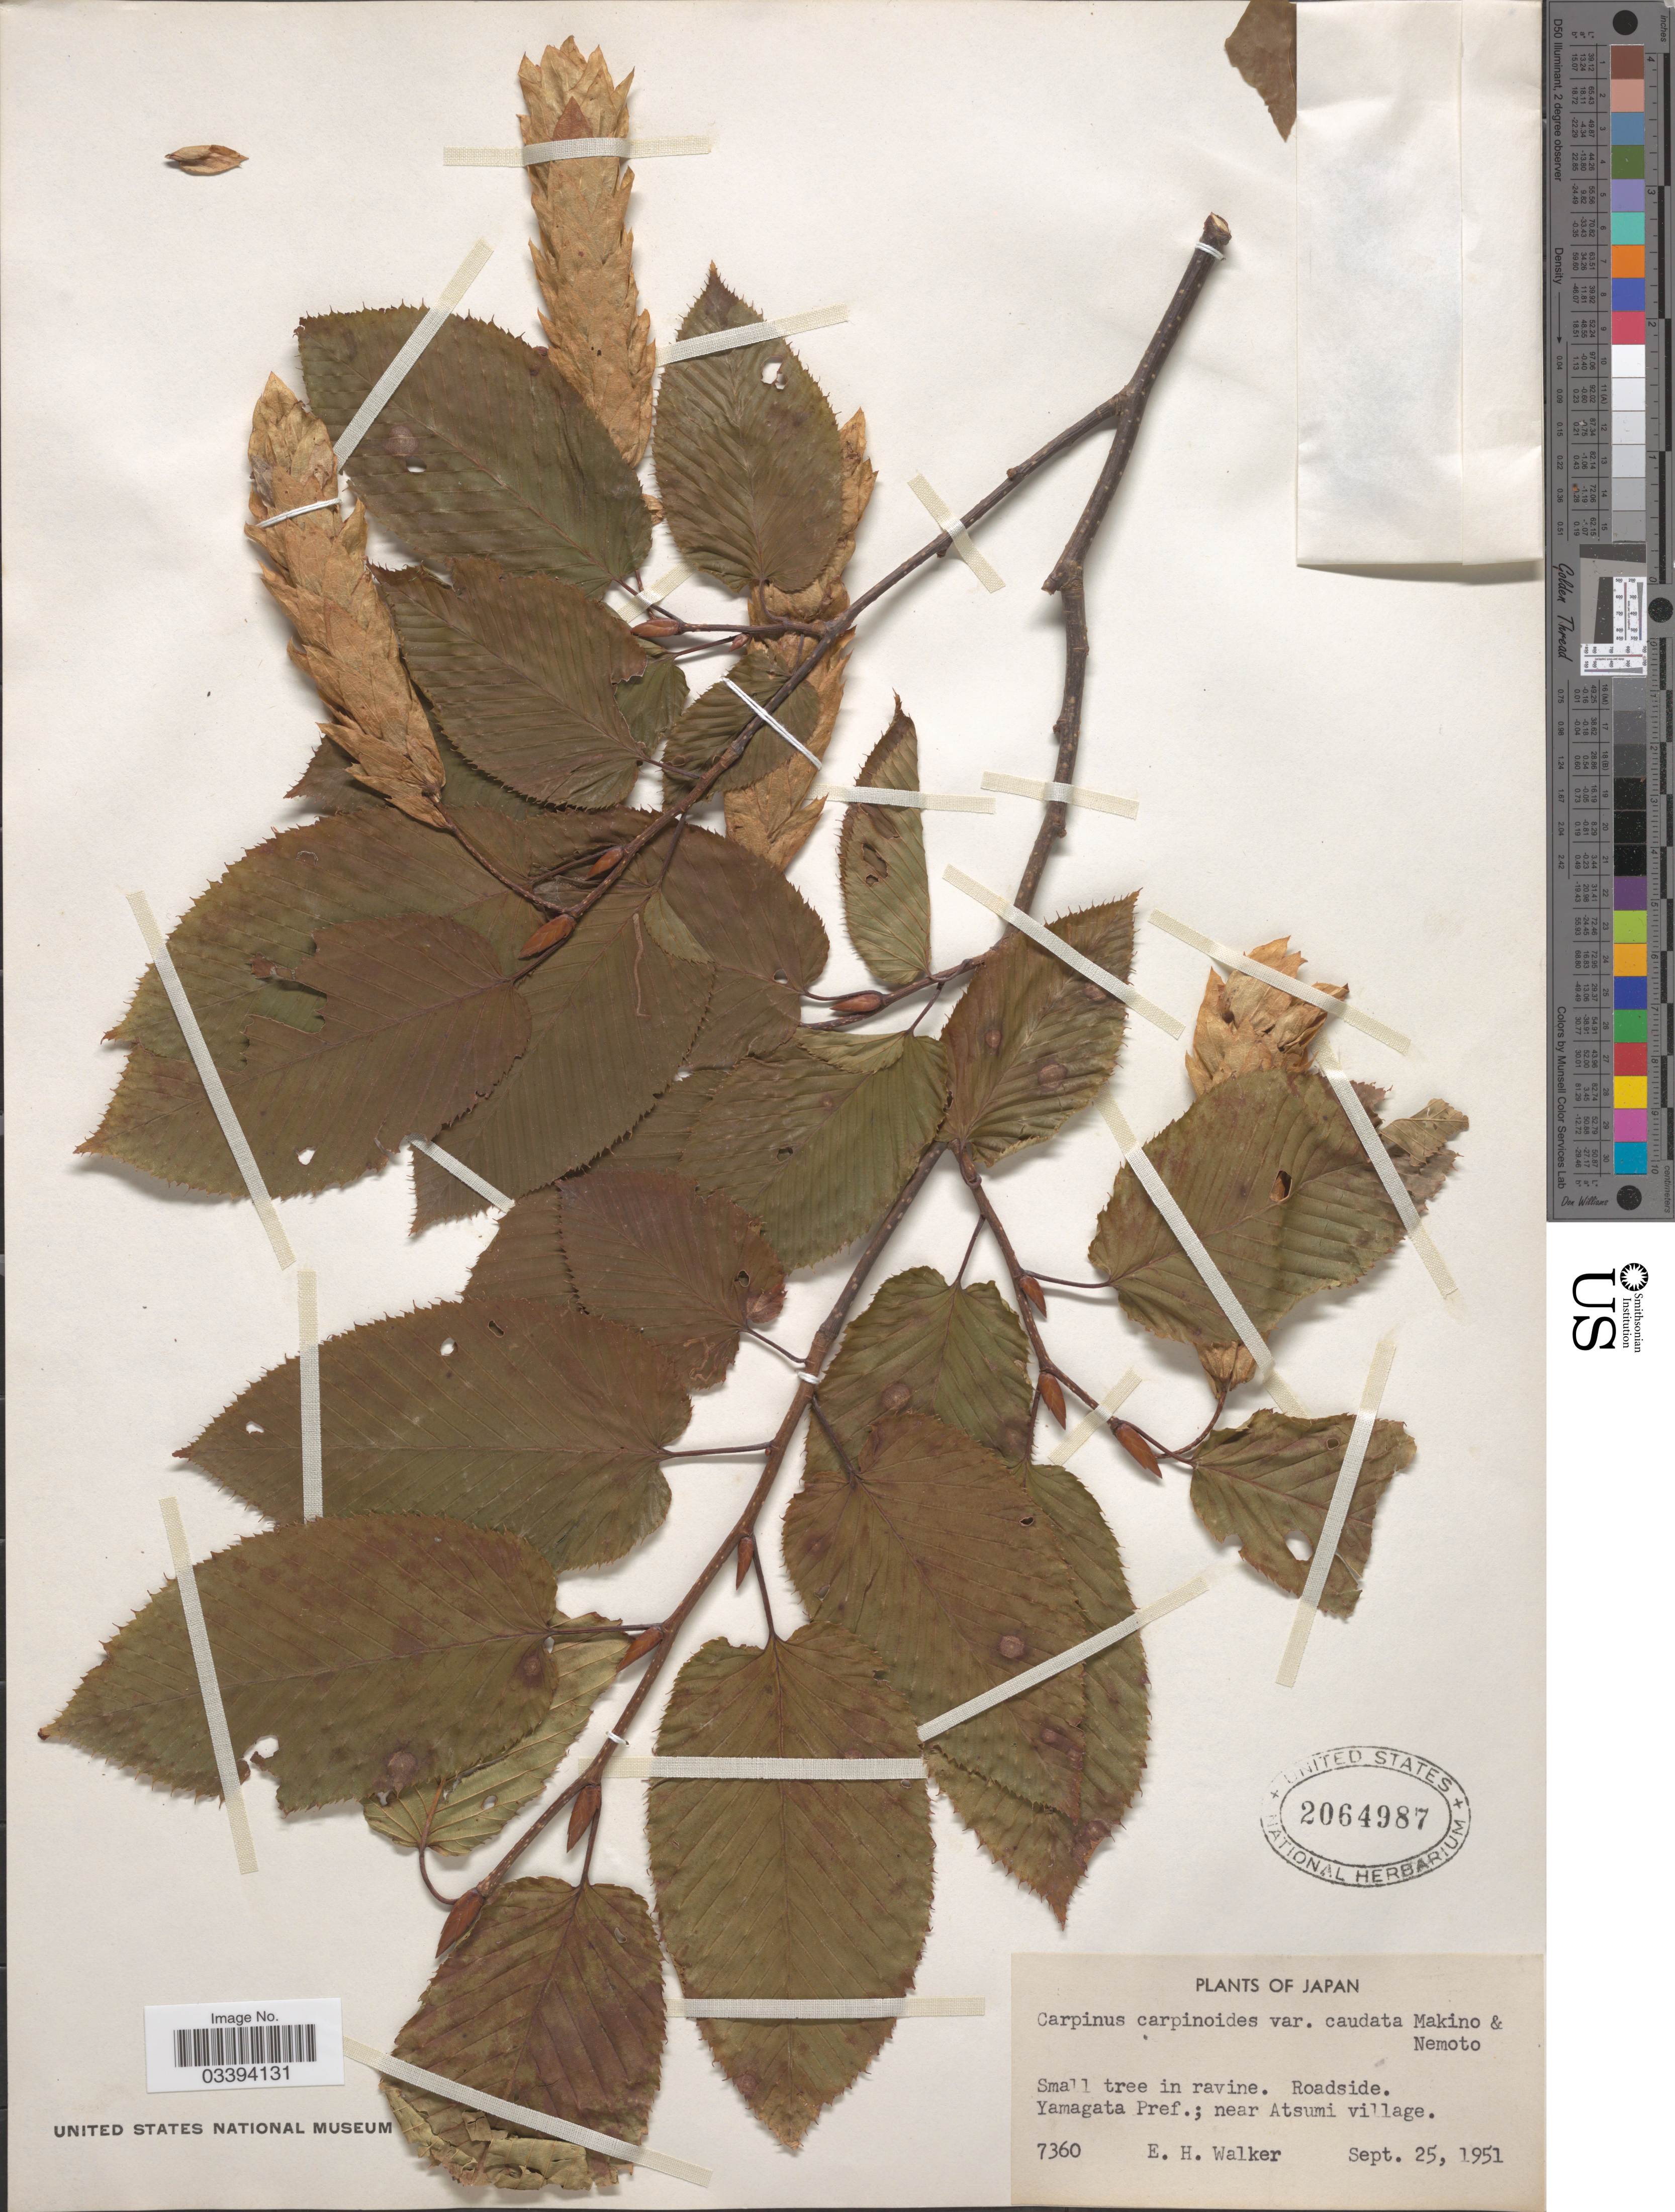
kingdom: Plantae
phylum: Tracheophyta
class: Magnoliopsida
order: Fagales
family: Betulaceae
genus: Carpinus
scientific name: Carpinus carpinoides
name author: Makino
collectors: E. H. Walker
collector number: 7360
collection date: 1951-09-25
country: Japan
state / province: Yamagata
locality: Yamagata Pref.; near Atsumi village.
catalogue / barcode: US 2064987